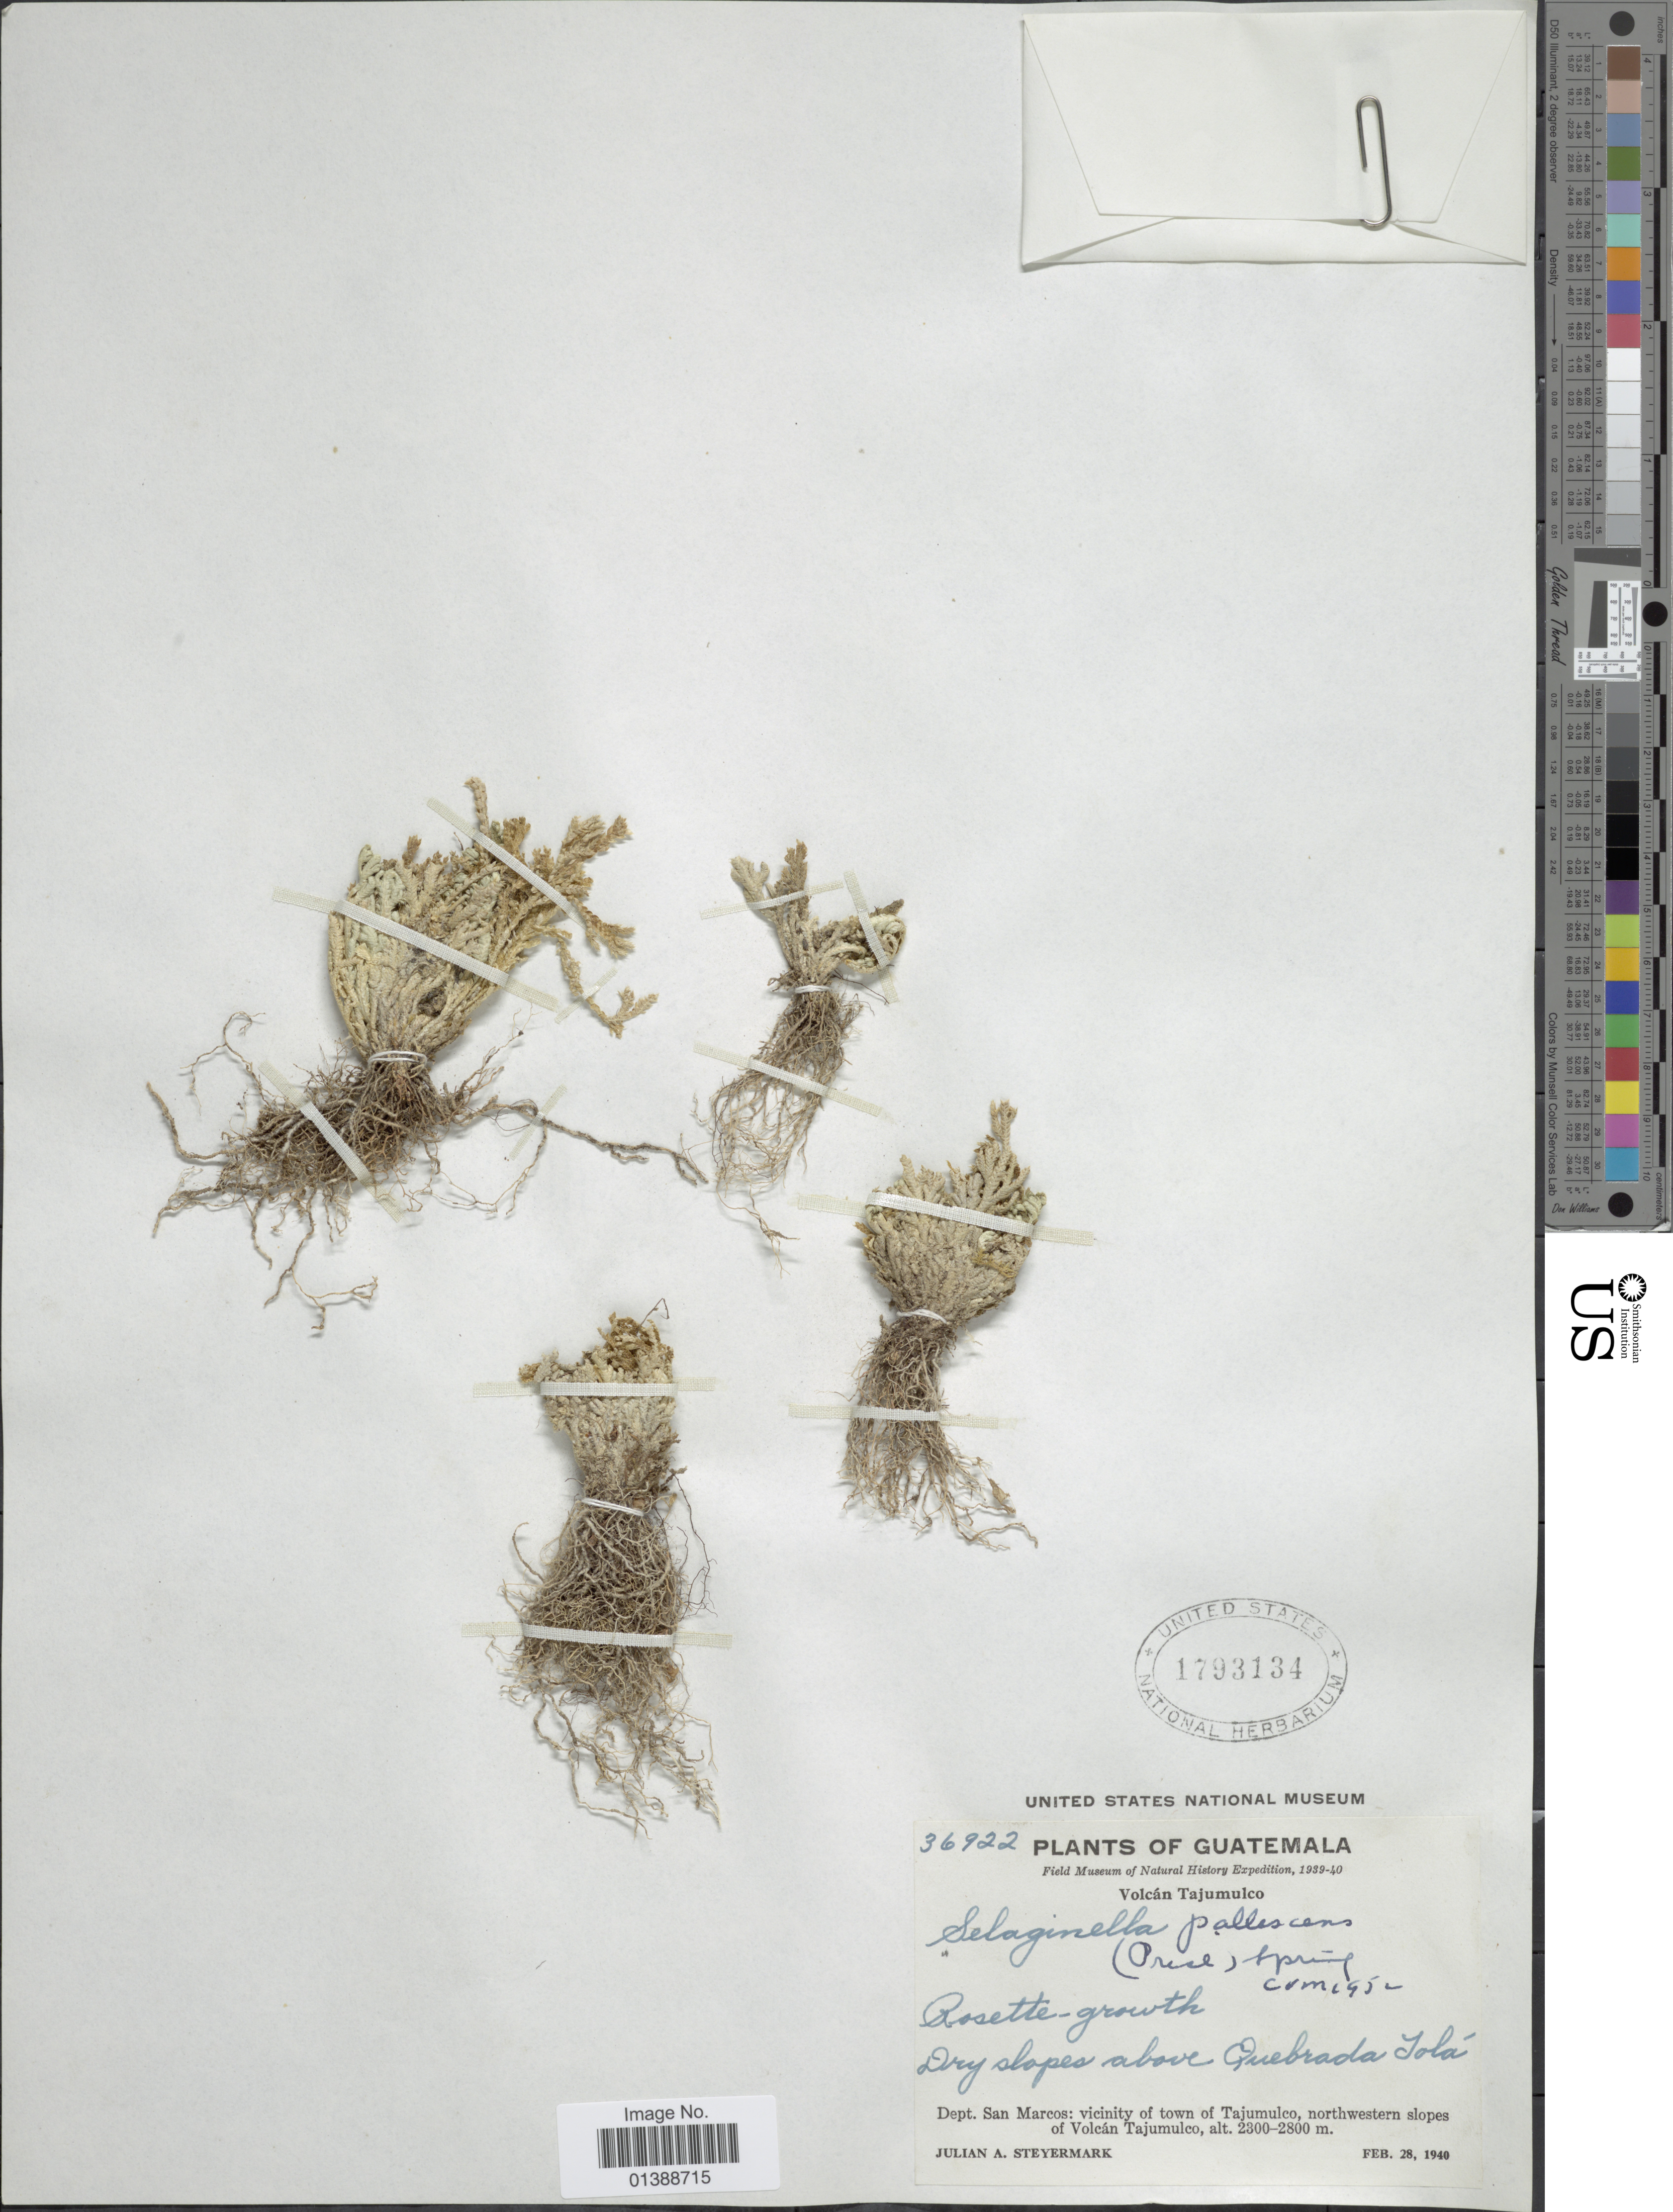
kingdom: Plantae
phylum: Tracheophyta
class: Lycopodiopsida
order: Selaginellales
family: Selaginellaceae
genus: Selaginella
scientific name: Selaginella pallescens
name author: (C. Presl) Spring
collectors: J. Steyermark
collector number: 36922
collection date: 1940-02-28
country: Guatemala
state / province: San Marcos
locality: Vicinity of town of Tajumulco, northwestern slopes of Volcán Tajumulco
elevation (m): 2300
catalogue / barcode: US 1793134